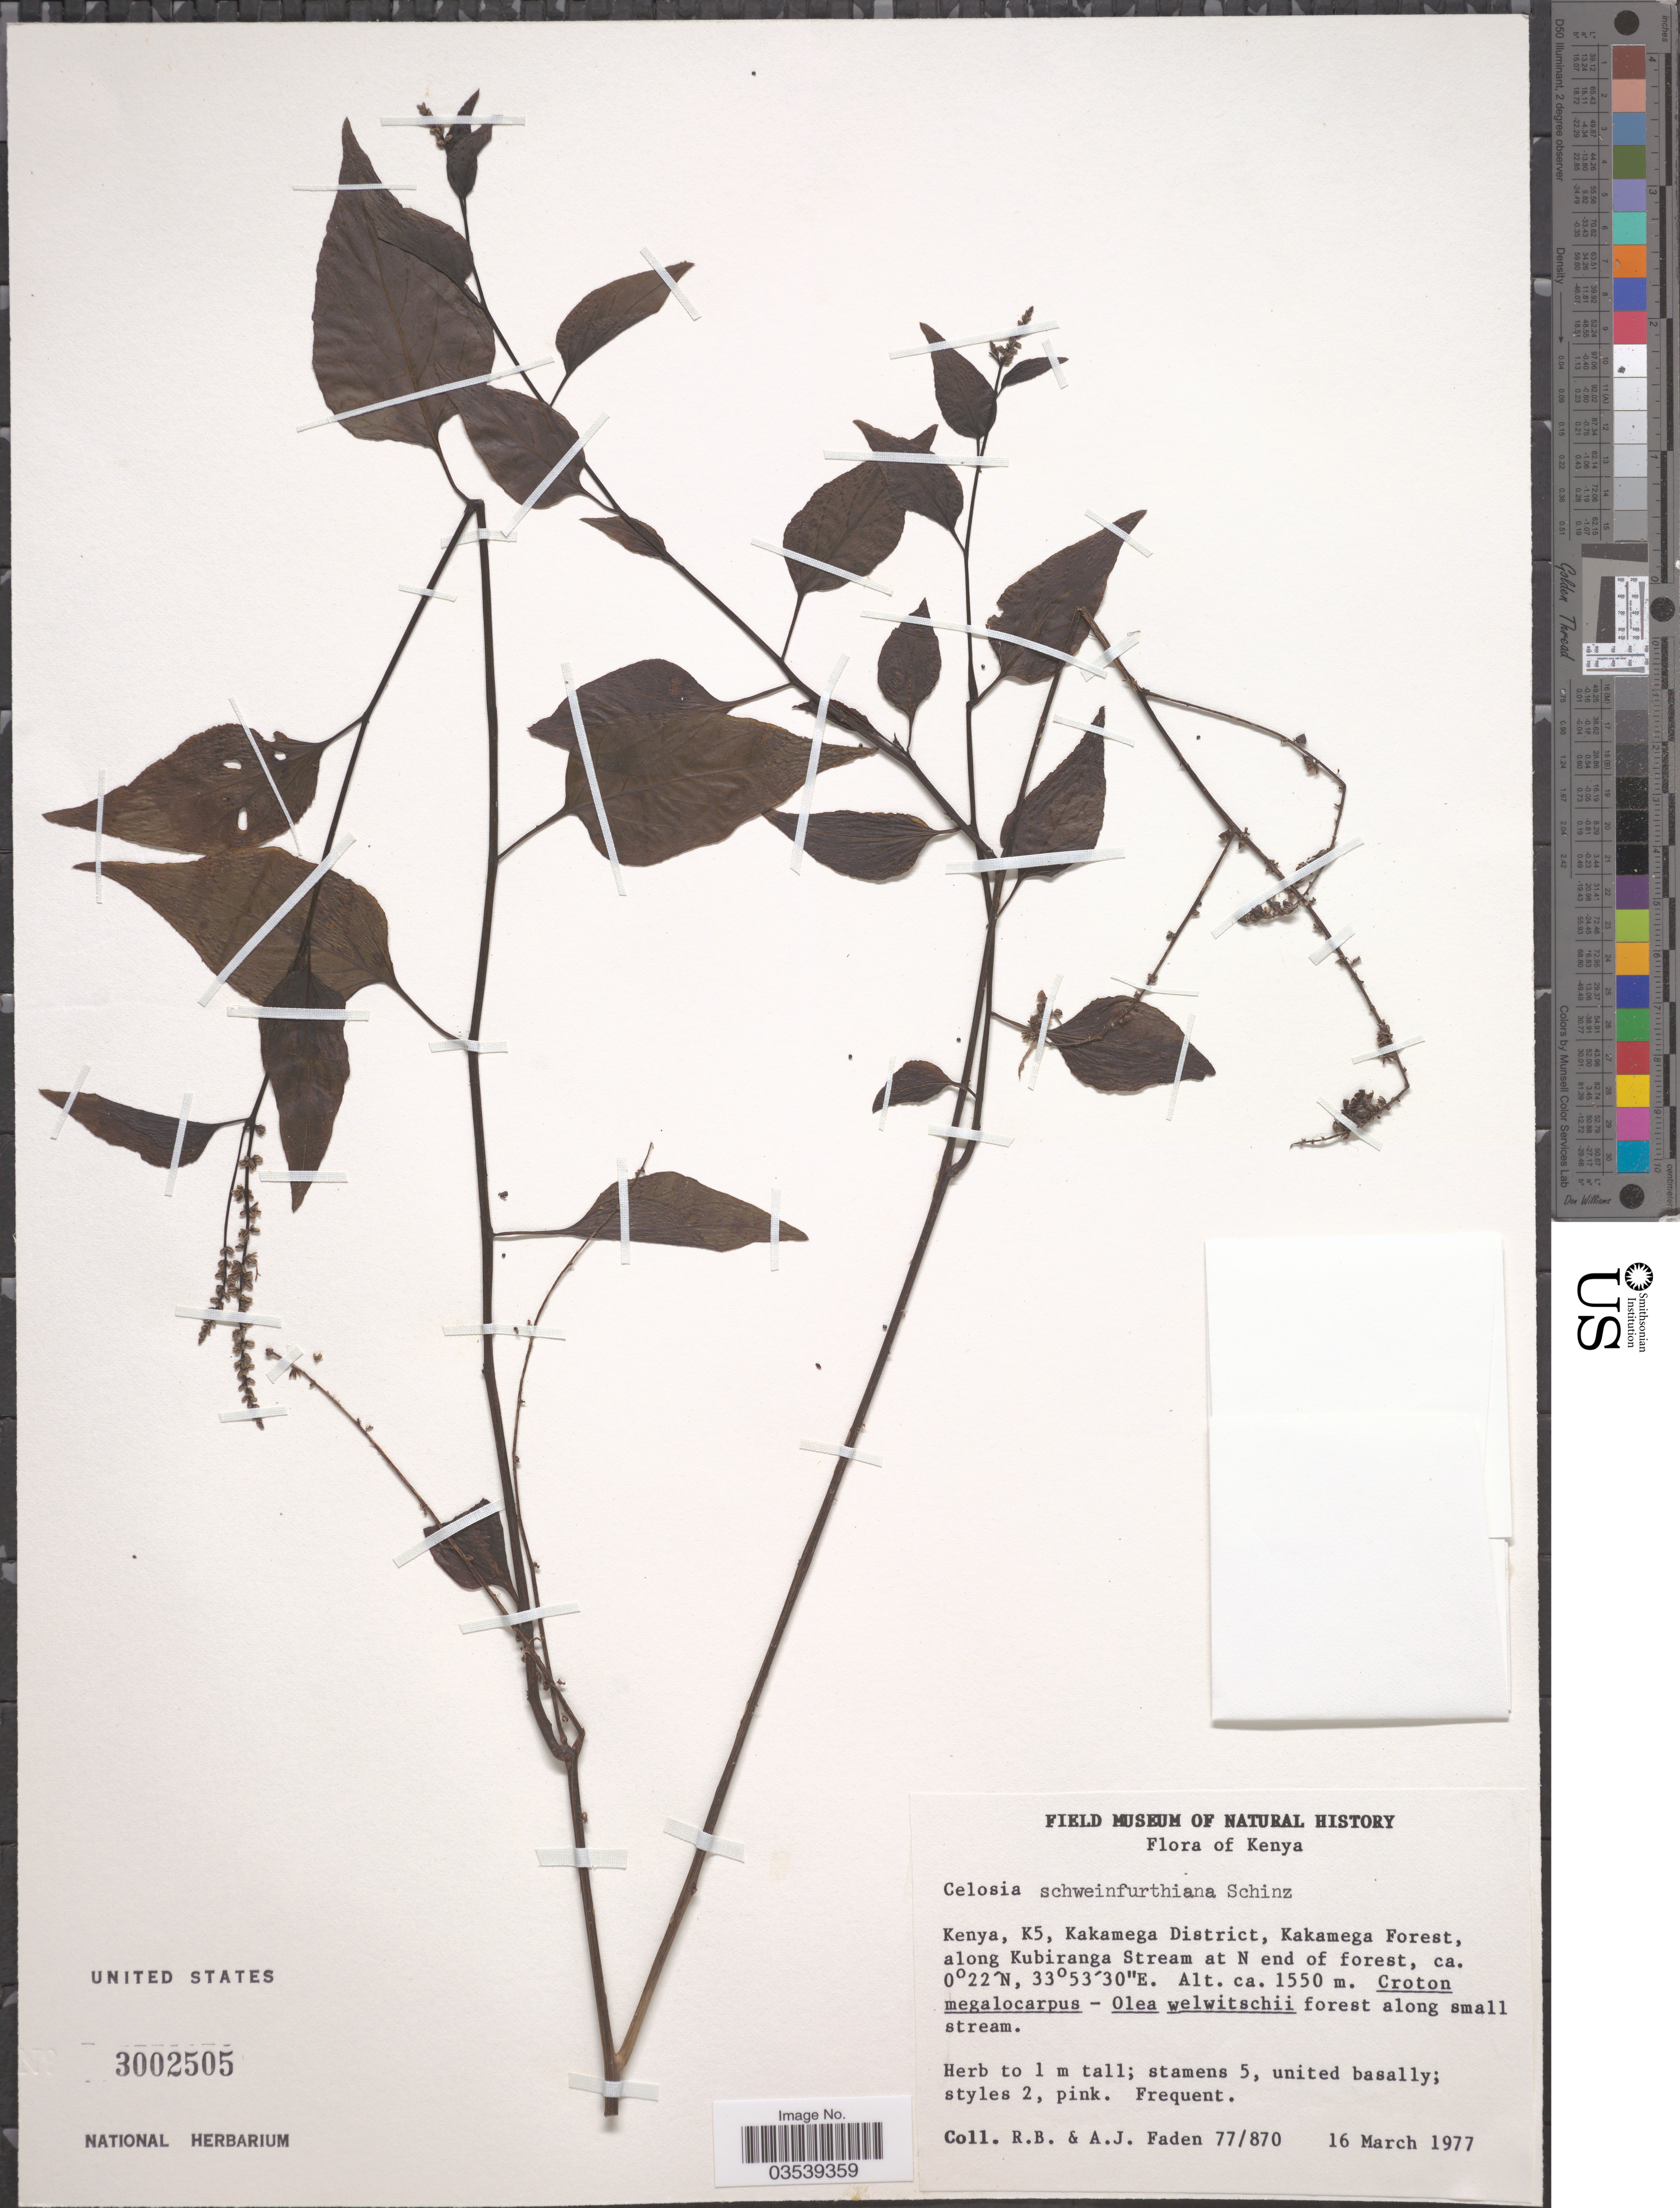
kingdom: Plantae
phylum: Tracheophyta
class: Magnoliopsida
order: Caryophyllales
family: Amaranthaceae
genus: Celosia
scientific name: Celosia schweinfurthiana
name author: Schinz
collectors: R. B. Faden & A. J. Faden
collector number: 77/870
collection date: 1977-03-16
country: Kenya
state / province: Kakamega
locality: K5, Kakamega District, Kakamega Forest, along Kubiranga Stream at N end of forest.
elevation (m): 1550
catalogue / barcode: US 3002505